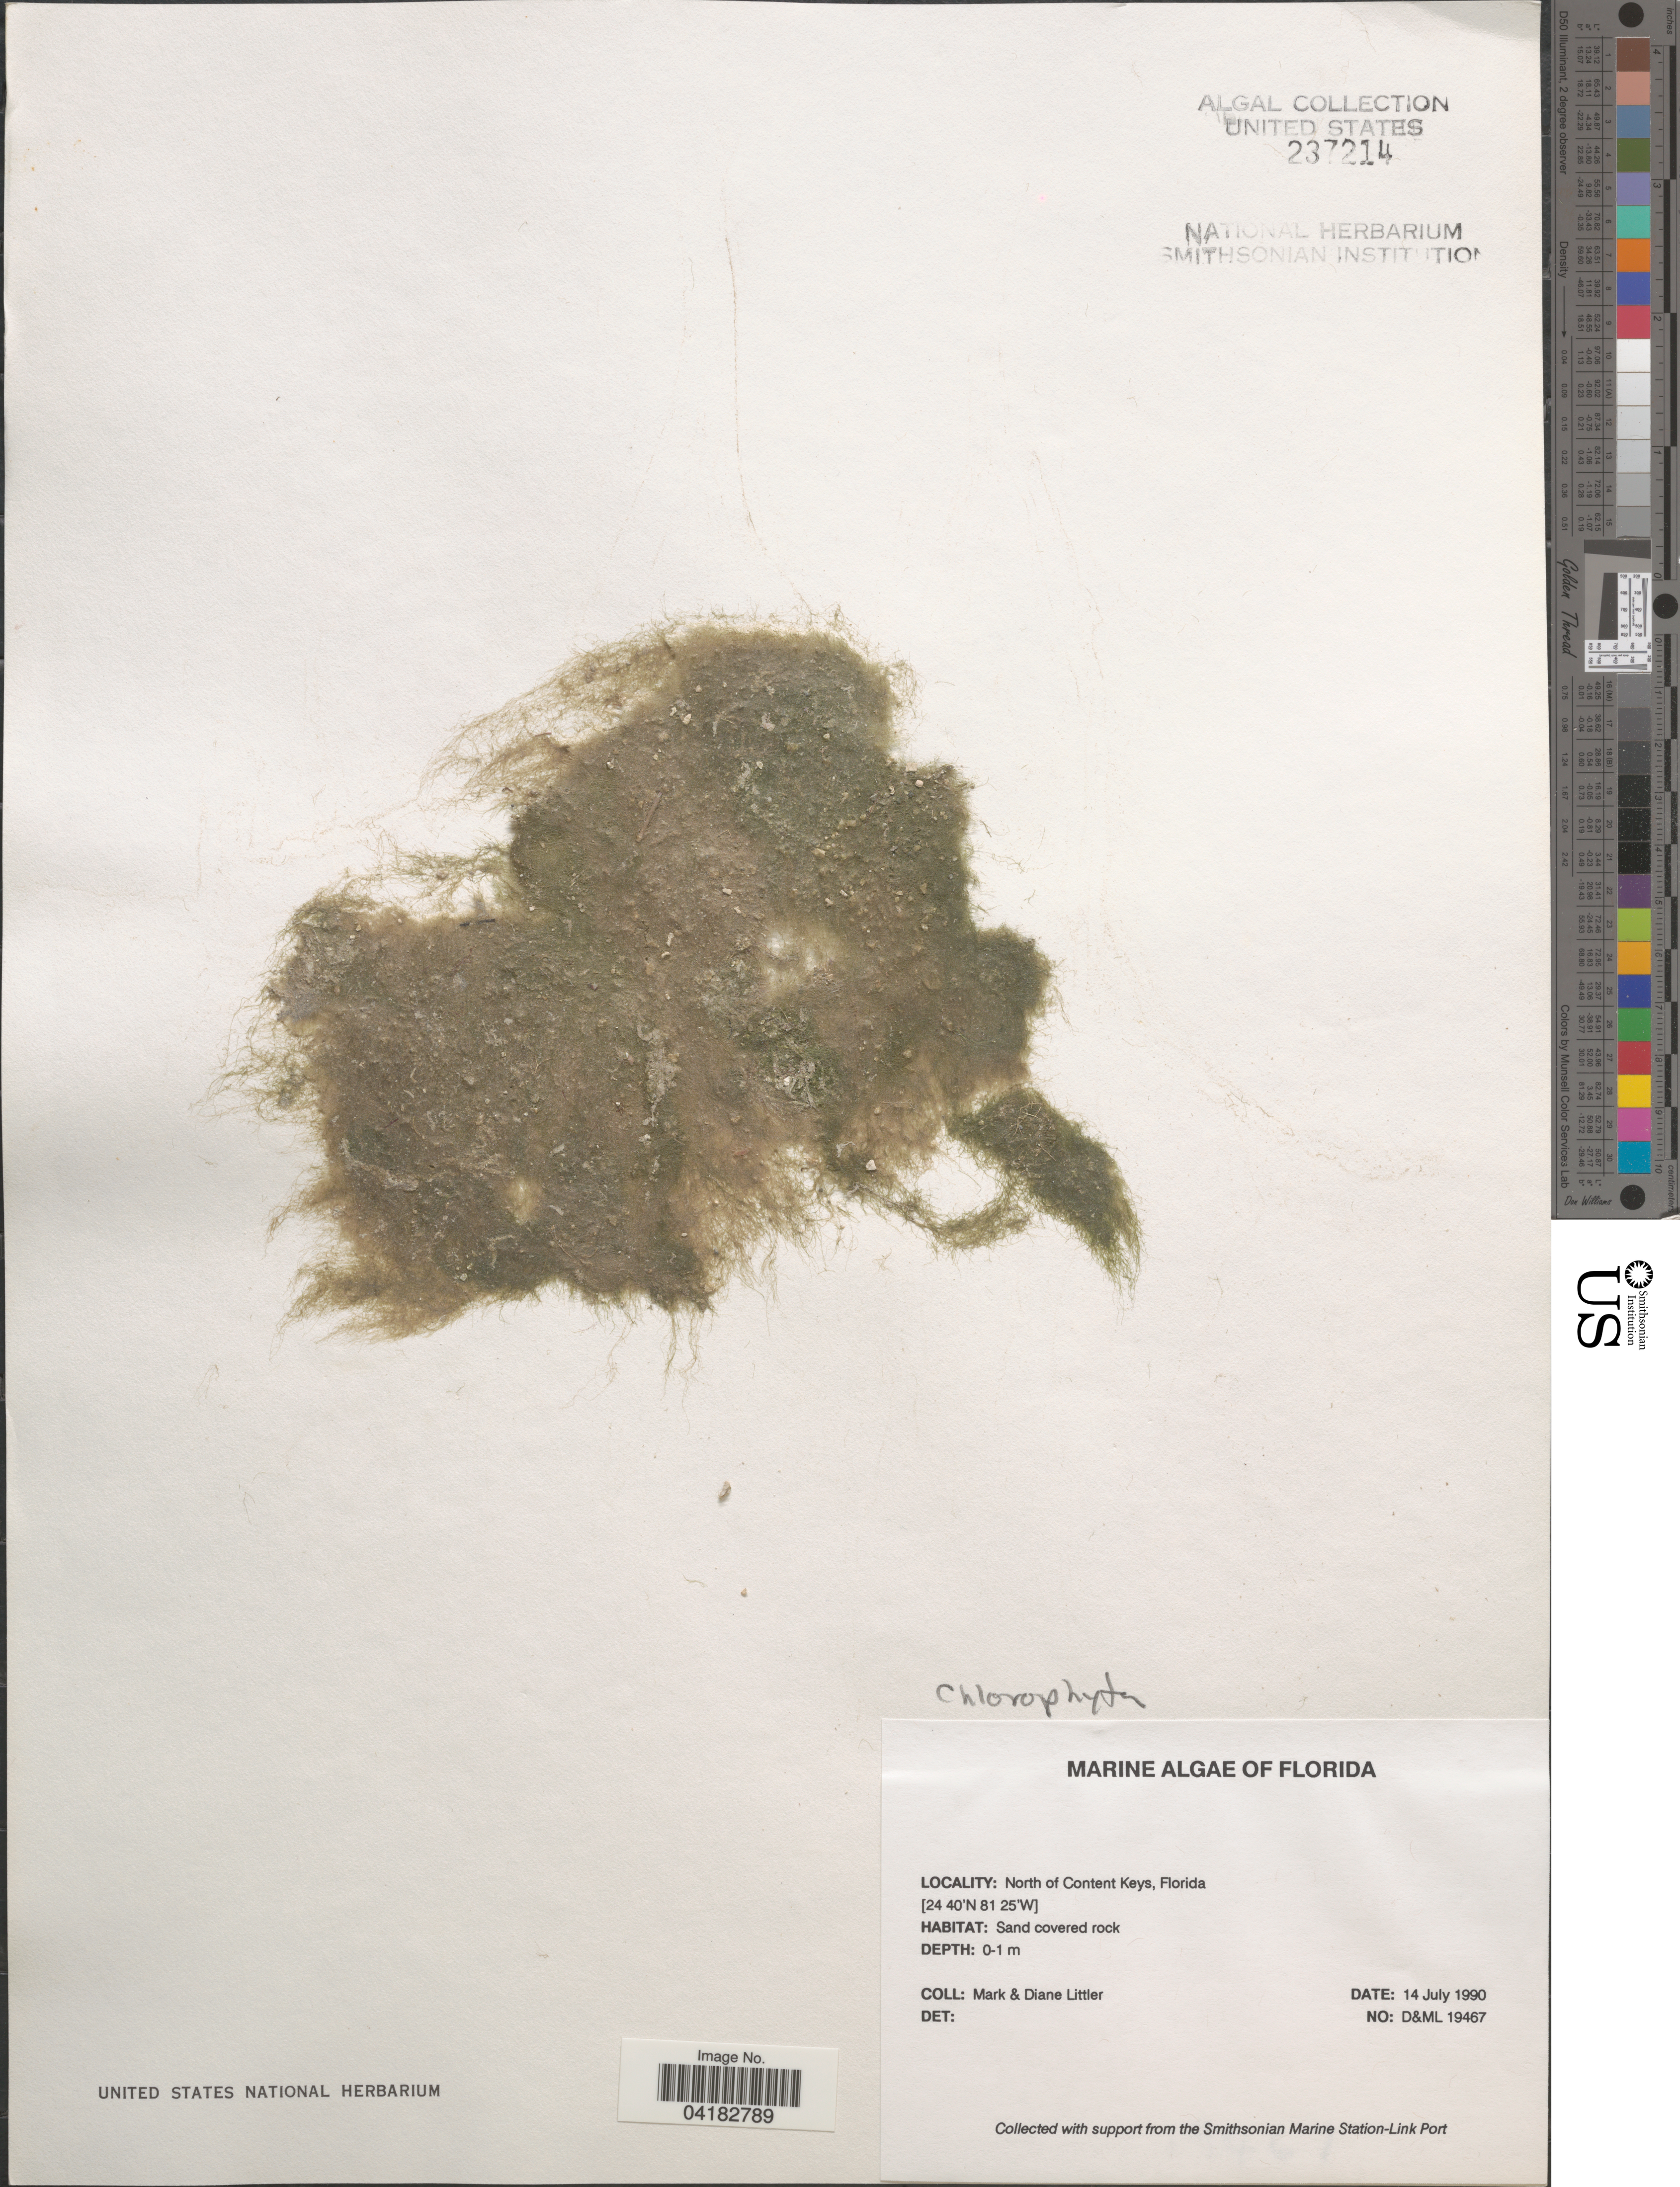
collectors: M. Littler & D. S. Littler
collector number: D&ML19467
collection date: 1990-07-14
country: United States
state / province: Florida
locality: North of Content Keys.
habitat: Sand covered rock.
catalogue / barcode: US 237214